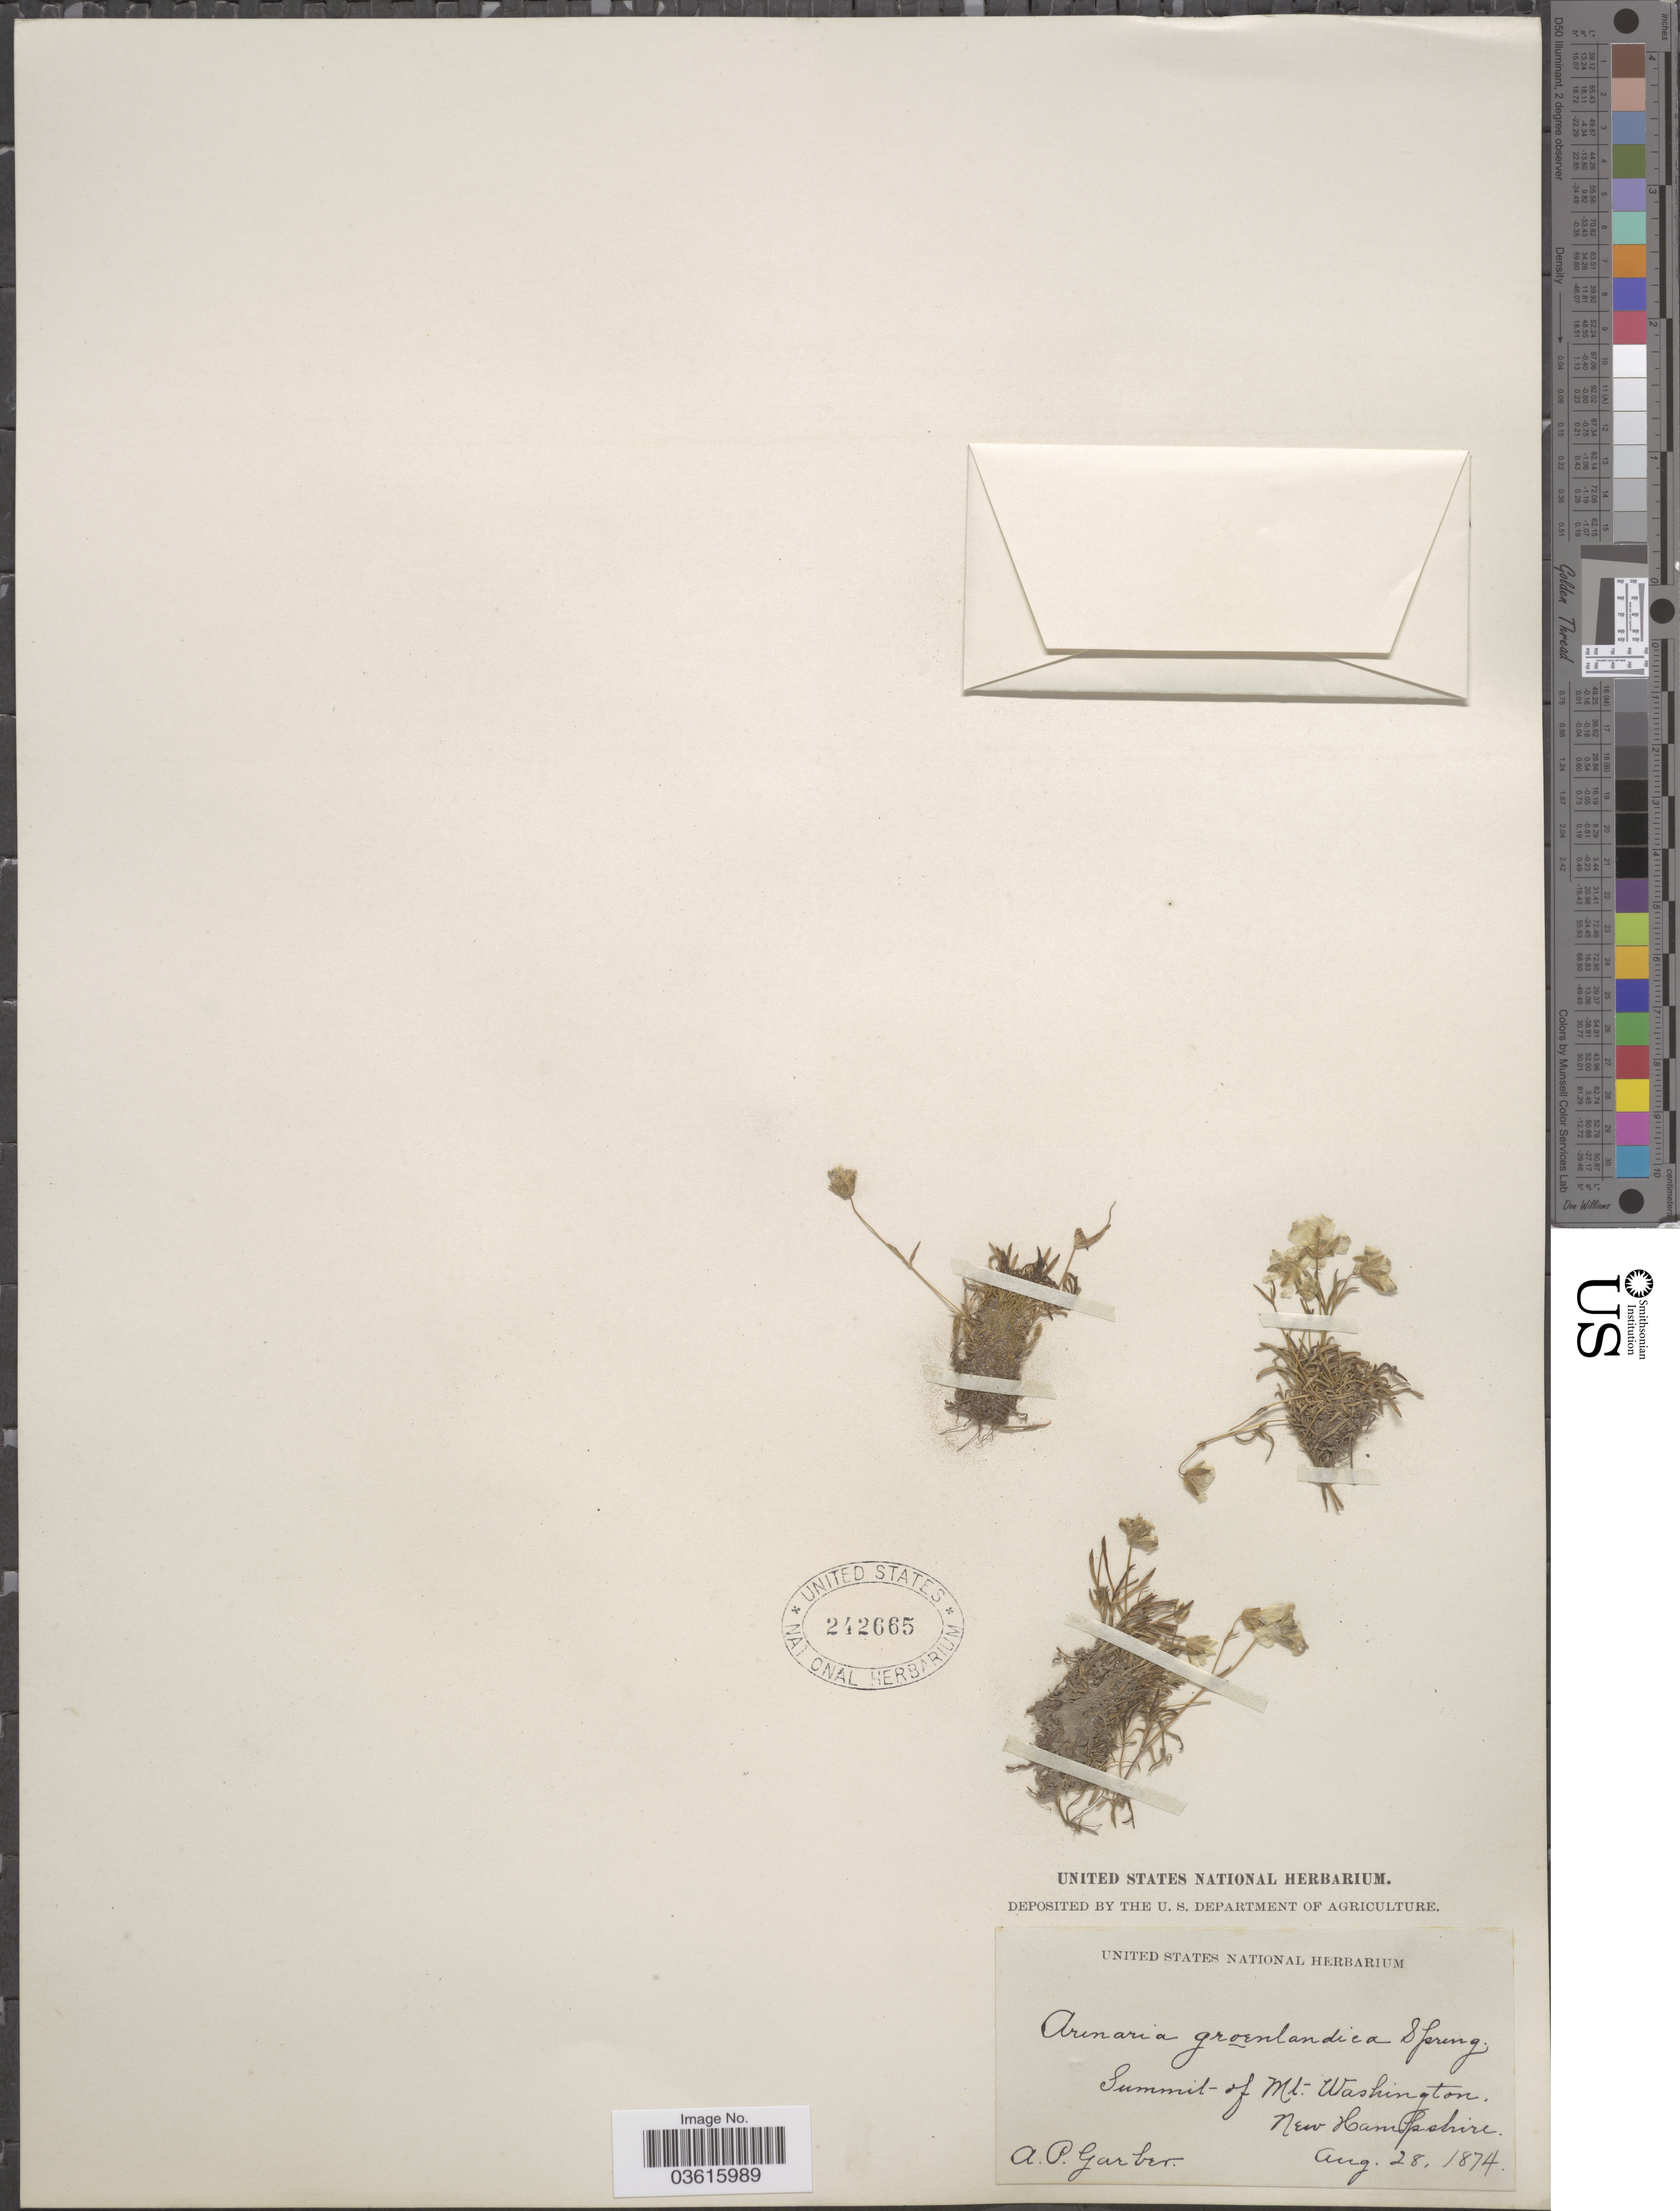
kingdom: Plantae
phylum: Tracheophyta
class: Magnoliopsida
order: Caryophyllales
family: Caryophyllaceae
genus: Minuartia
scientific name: Minuartia groenlandica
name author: (Retz.) Ostenf.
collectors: A. P. Garber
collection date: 1874-08-28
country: United States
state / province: New Hampshire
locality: Summit of Mt. Washington.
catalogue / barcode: US 242665